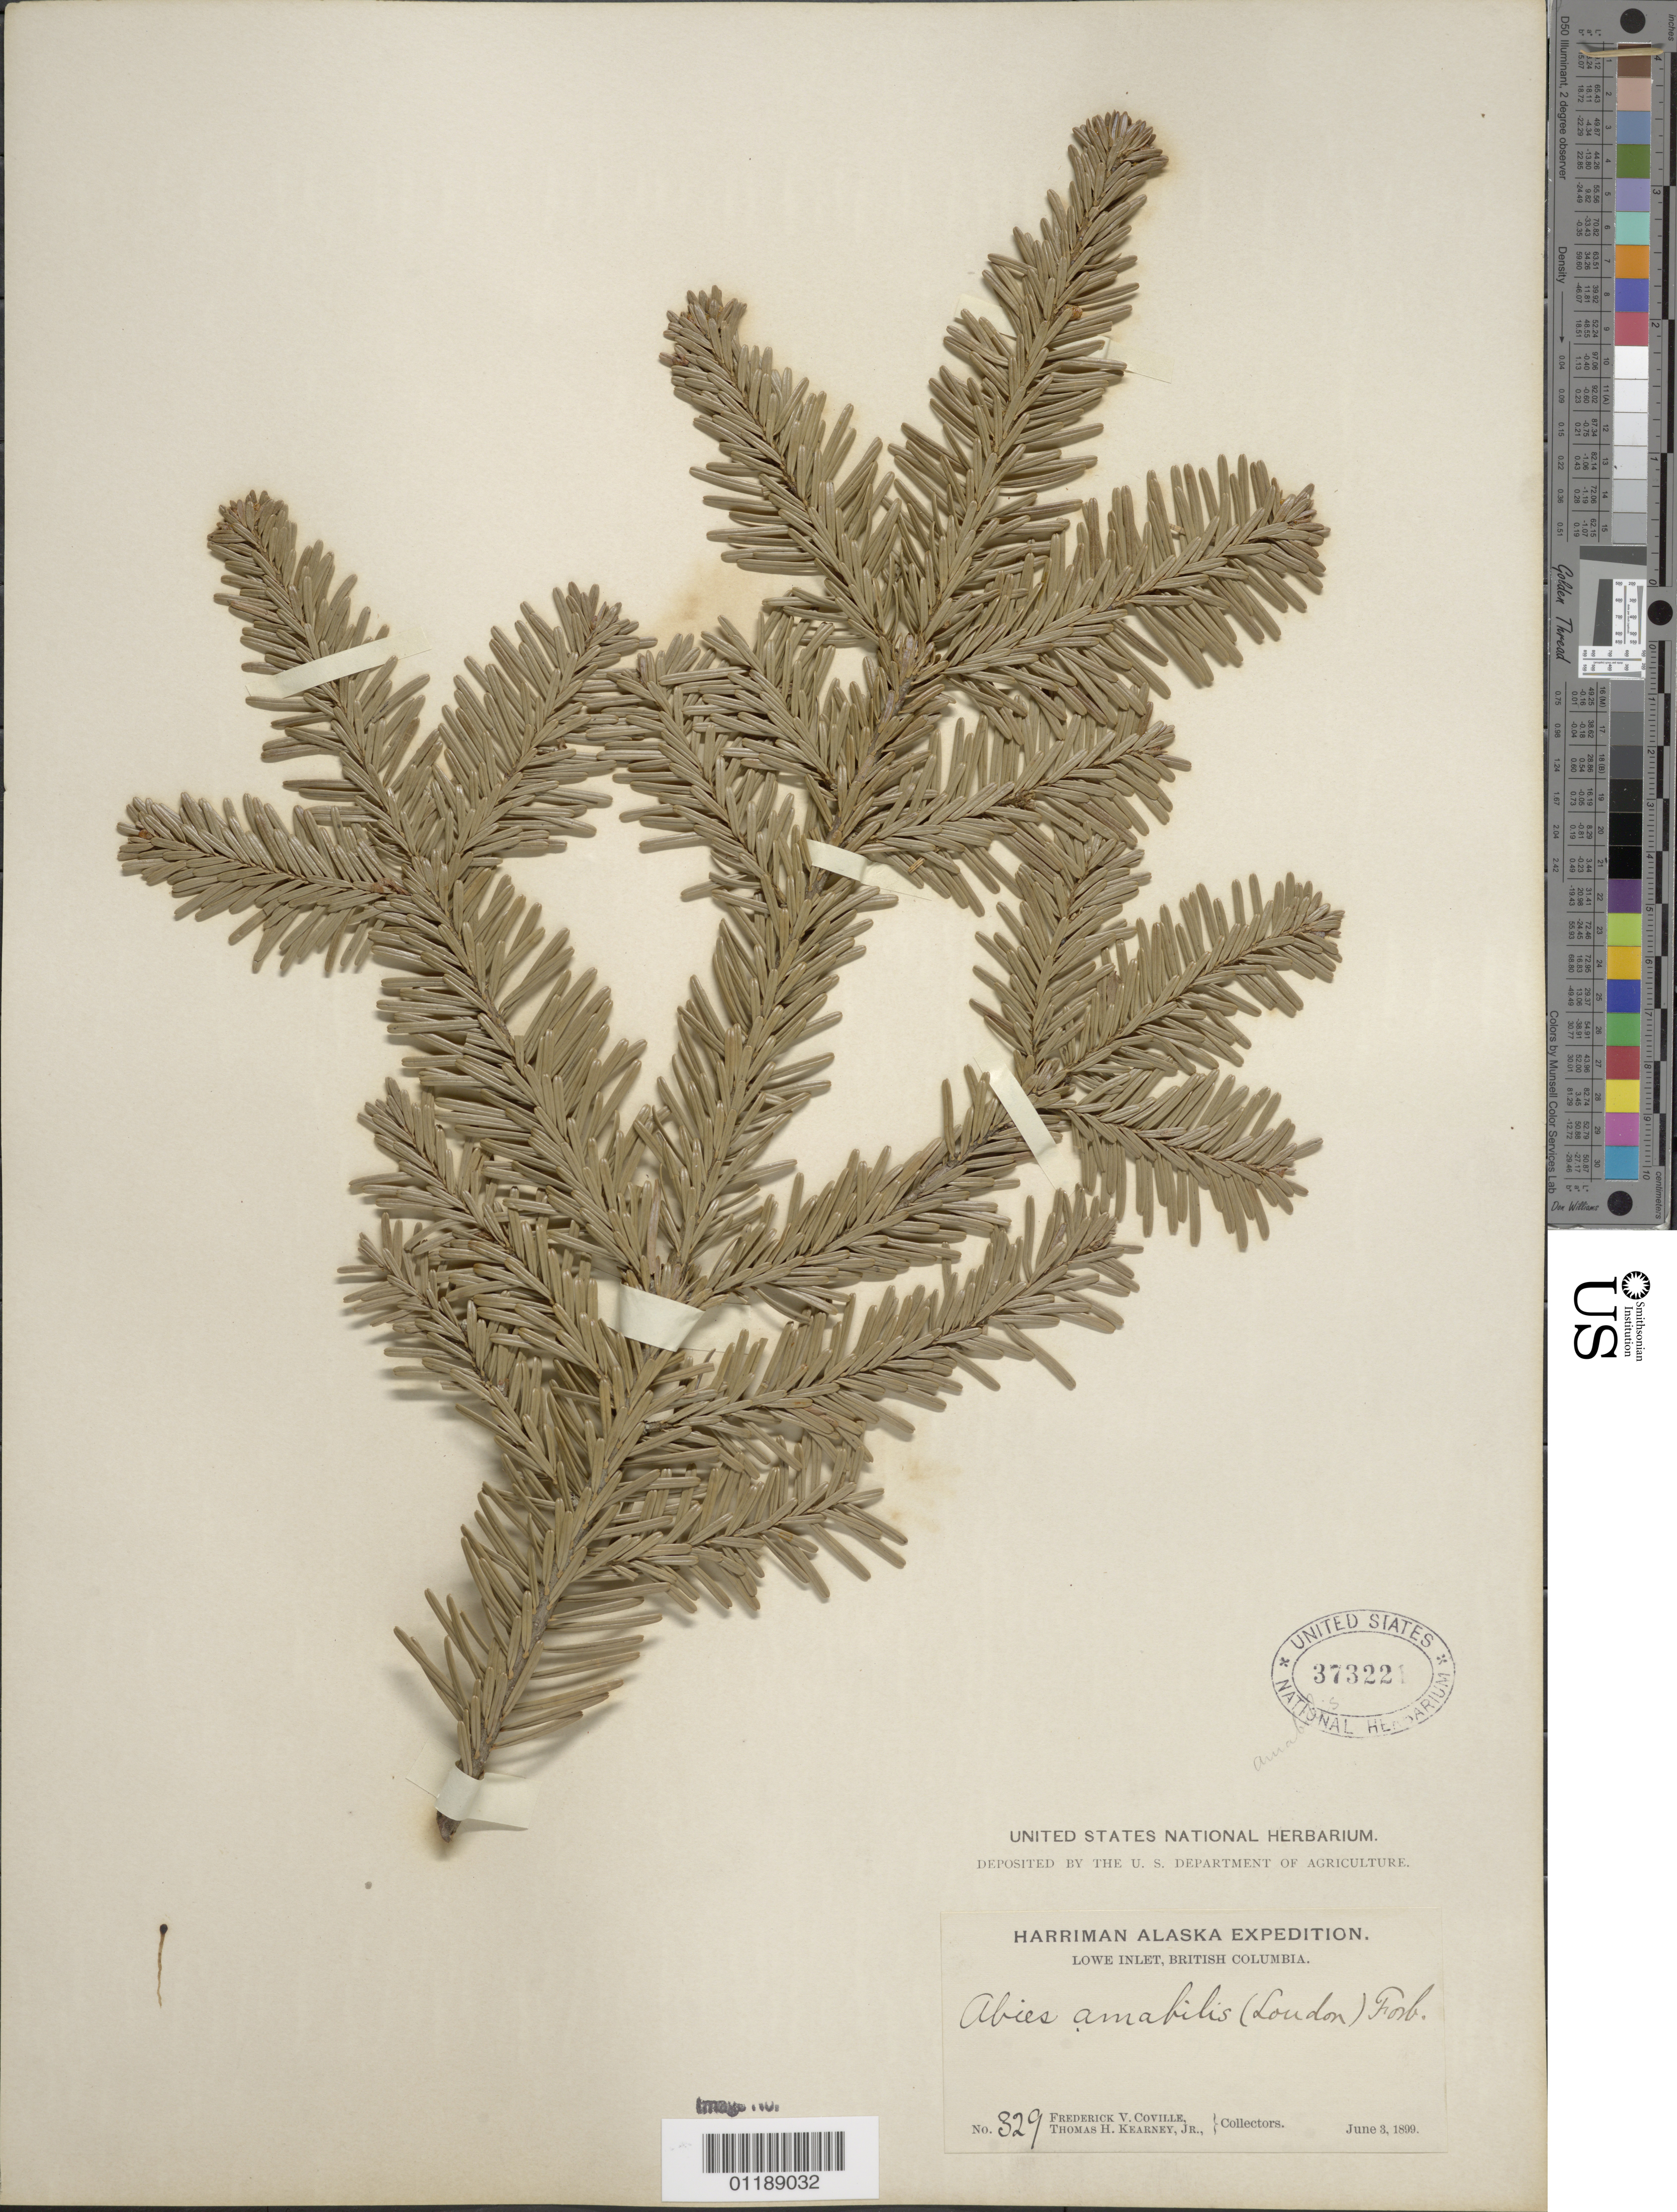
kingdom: Plantae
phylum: Tracheophyta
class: Pinopsida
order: Pinales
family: Pinaceae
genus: Abies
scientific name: Abies amabilis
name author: Douglas ex J. Forbes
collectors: F. V. Coville & T. H. Kearney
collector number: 329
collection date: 1899-06-03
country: Canada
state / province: British Columbia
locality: Lowe Inlet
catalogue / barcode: US 373221